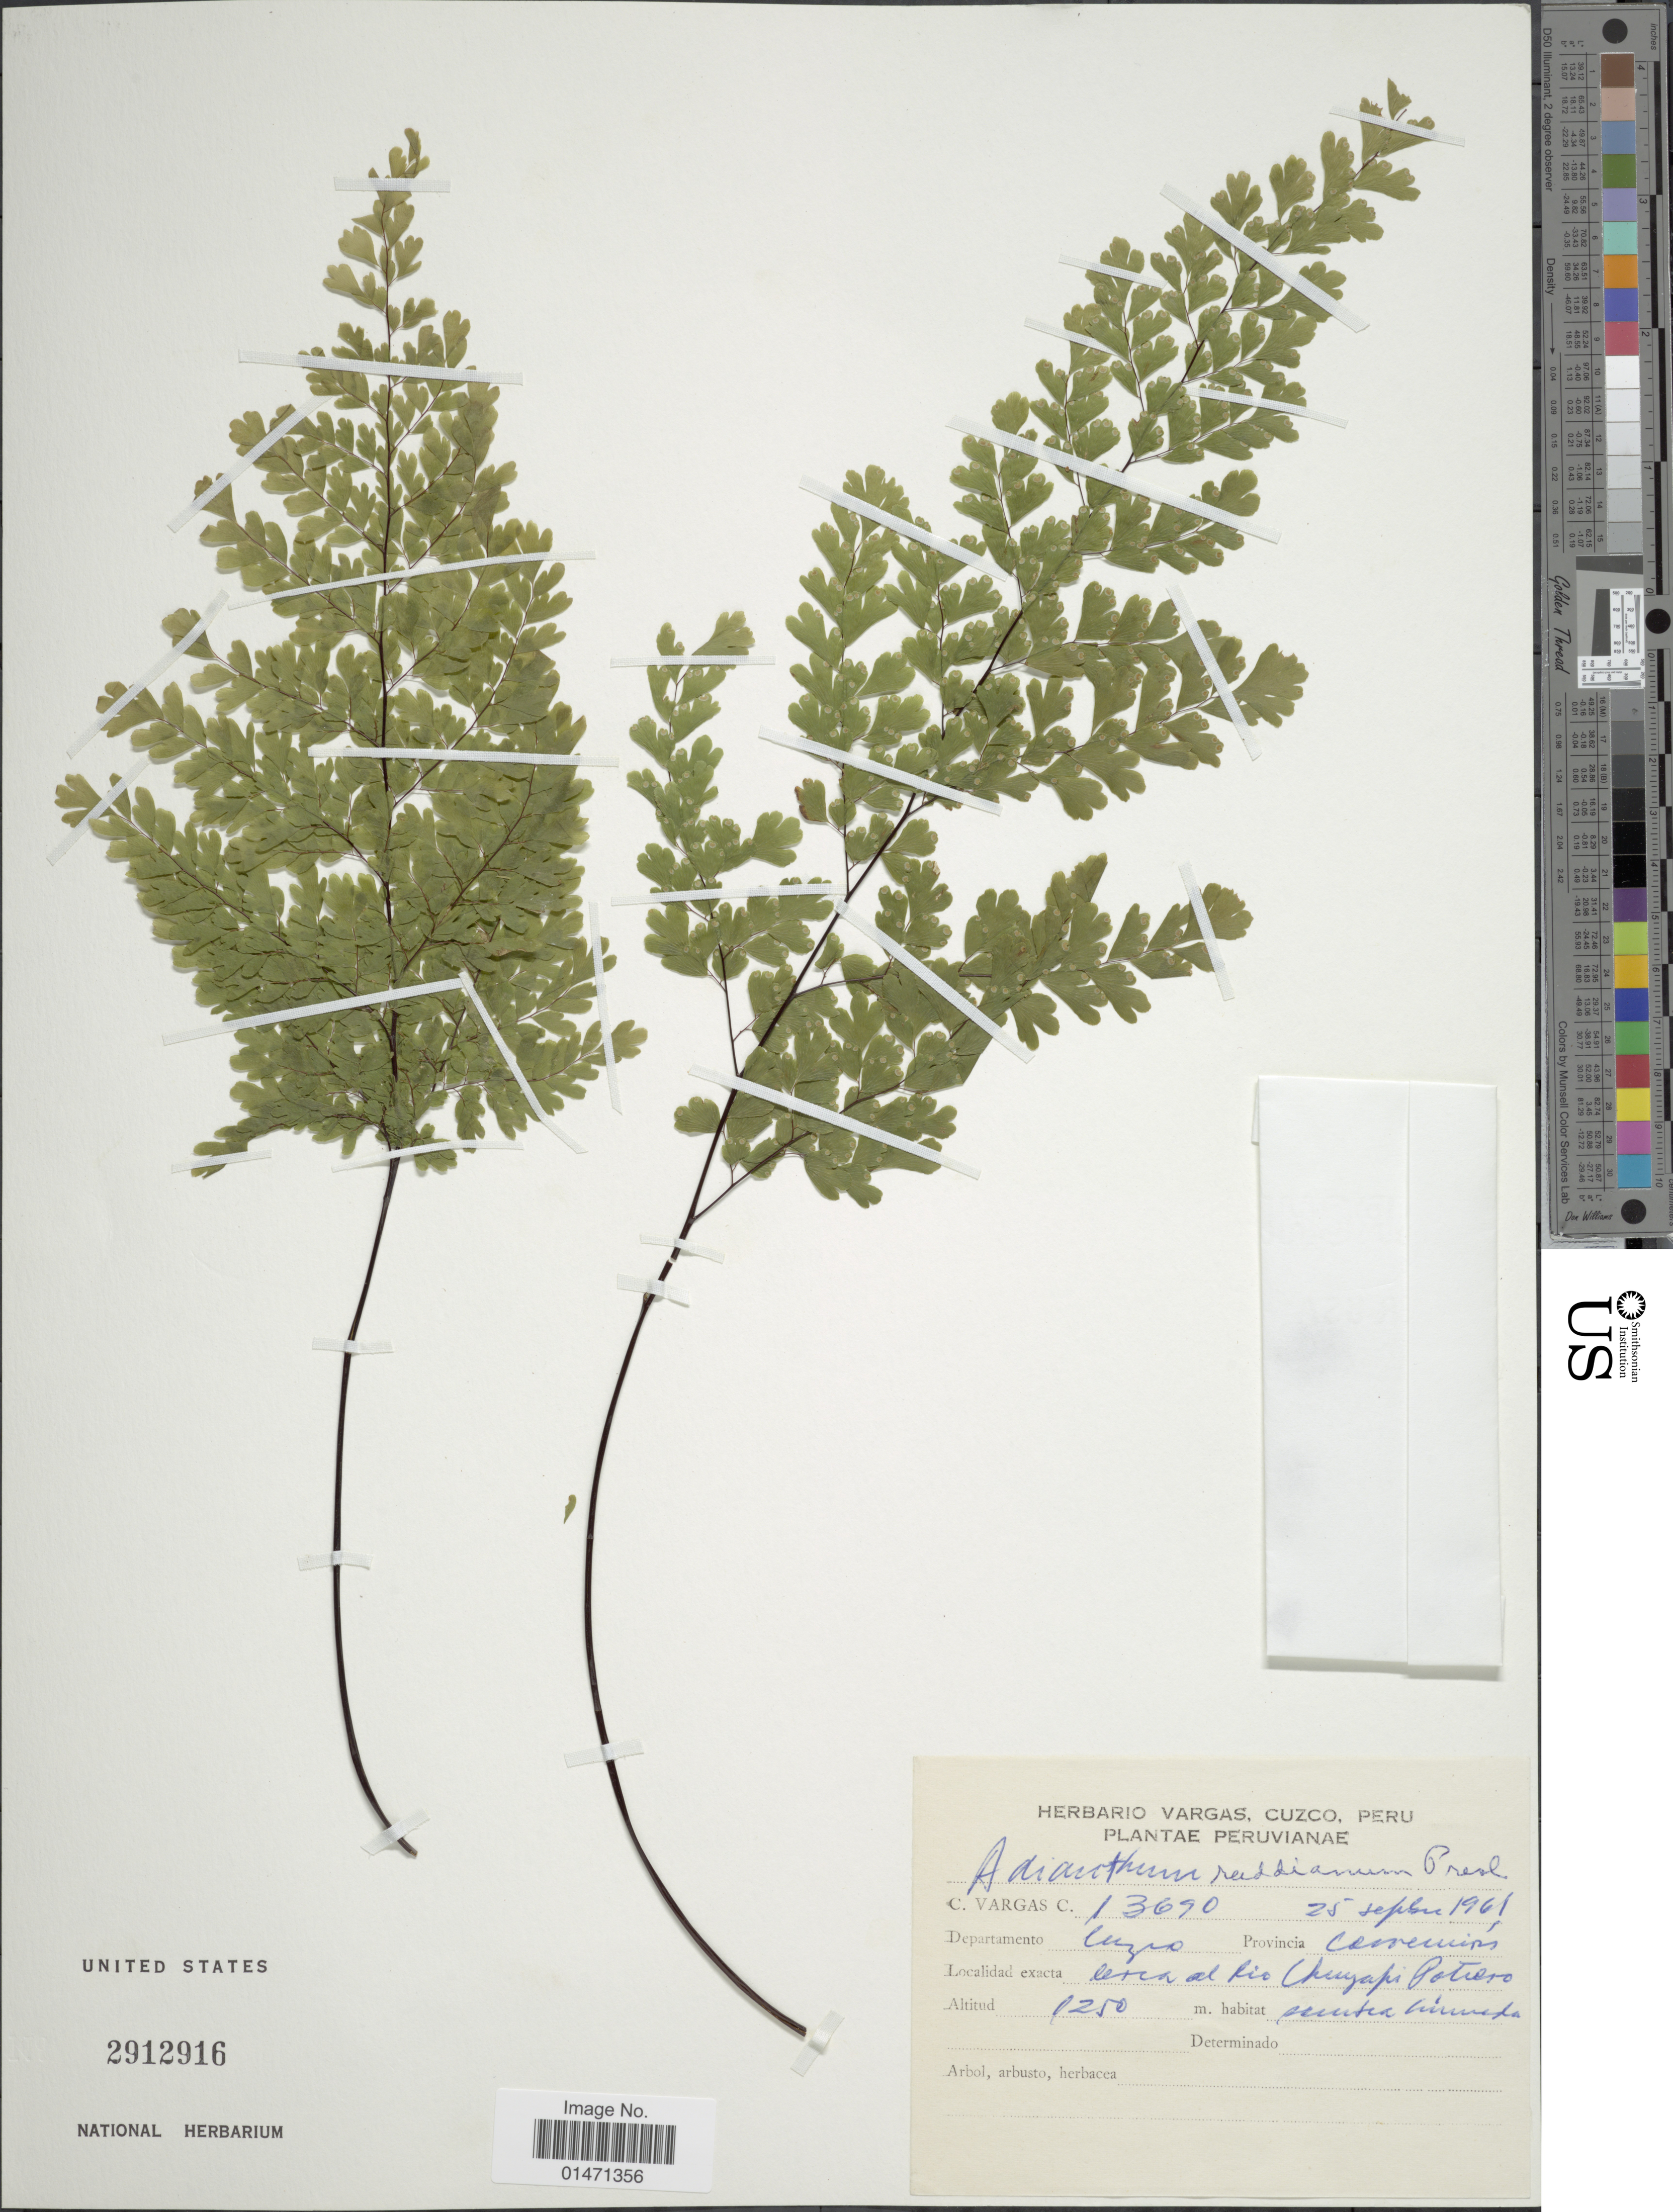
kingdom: Plantae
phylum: Tracheophyta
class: Polypodiopsida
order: Polypodiales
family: Pteridaceae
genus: Adiantum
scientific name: Adiantum raddianum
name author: C. Presl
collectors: C. Vargas Calderón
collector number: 13690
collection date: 1961-09-25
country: Peru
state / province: Cusco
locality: Department Cuzco, Provicia Cerr = Convención, cerca al Río Chuyapi, Potrero.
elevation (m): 1250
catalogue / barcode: US 2912916